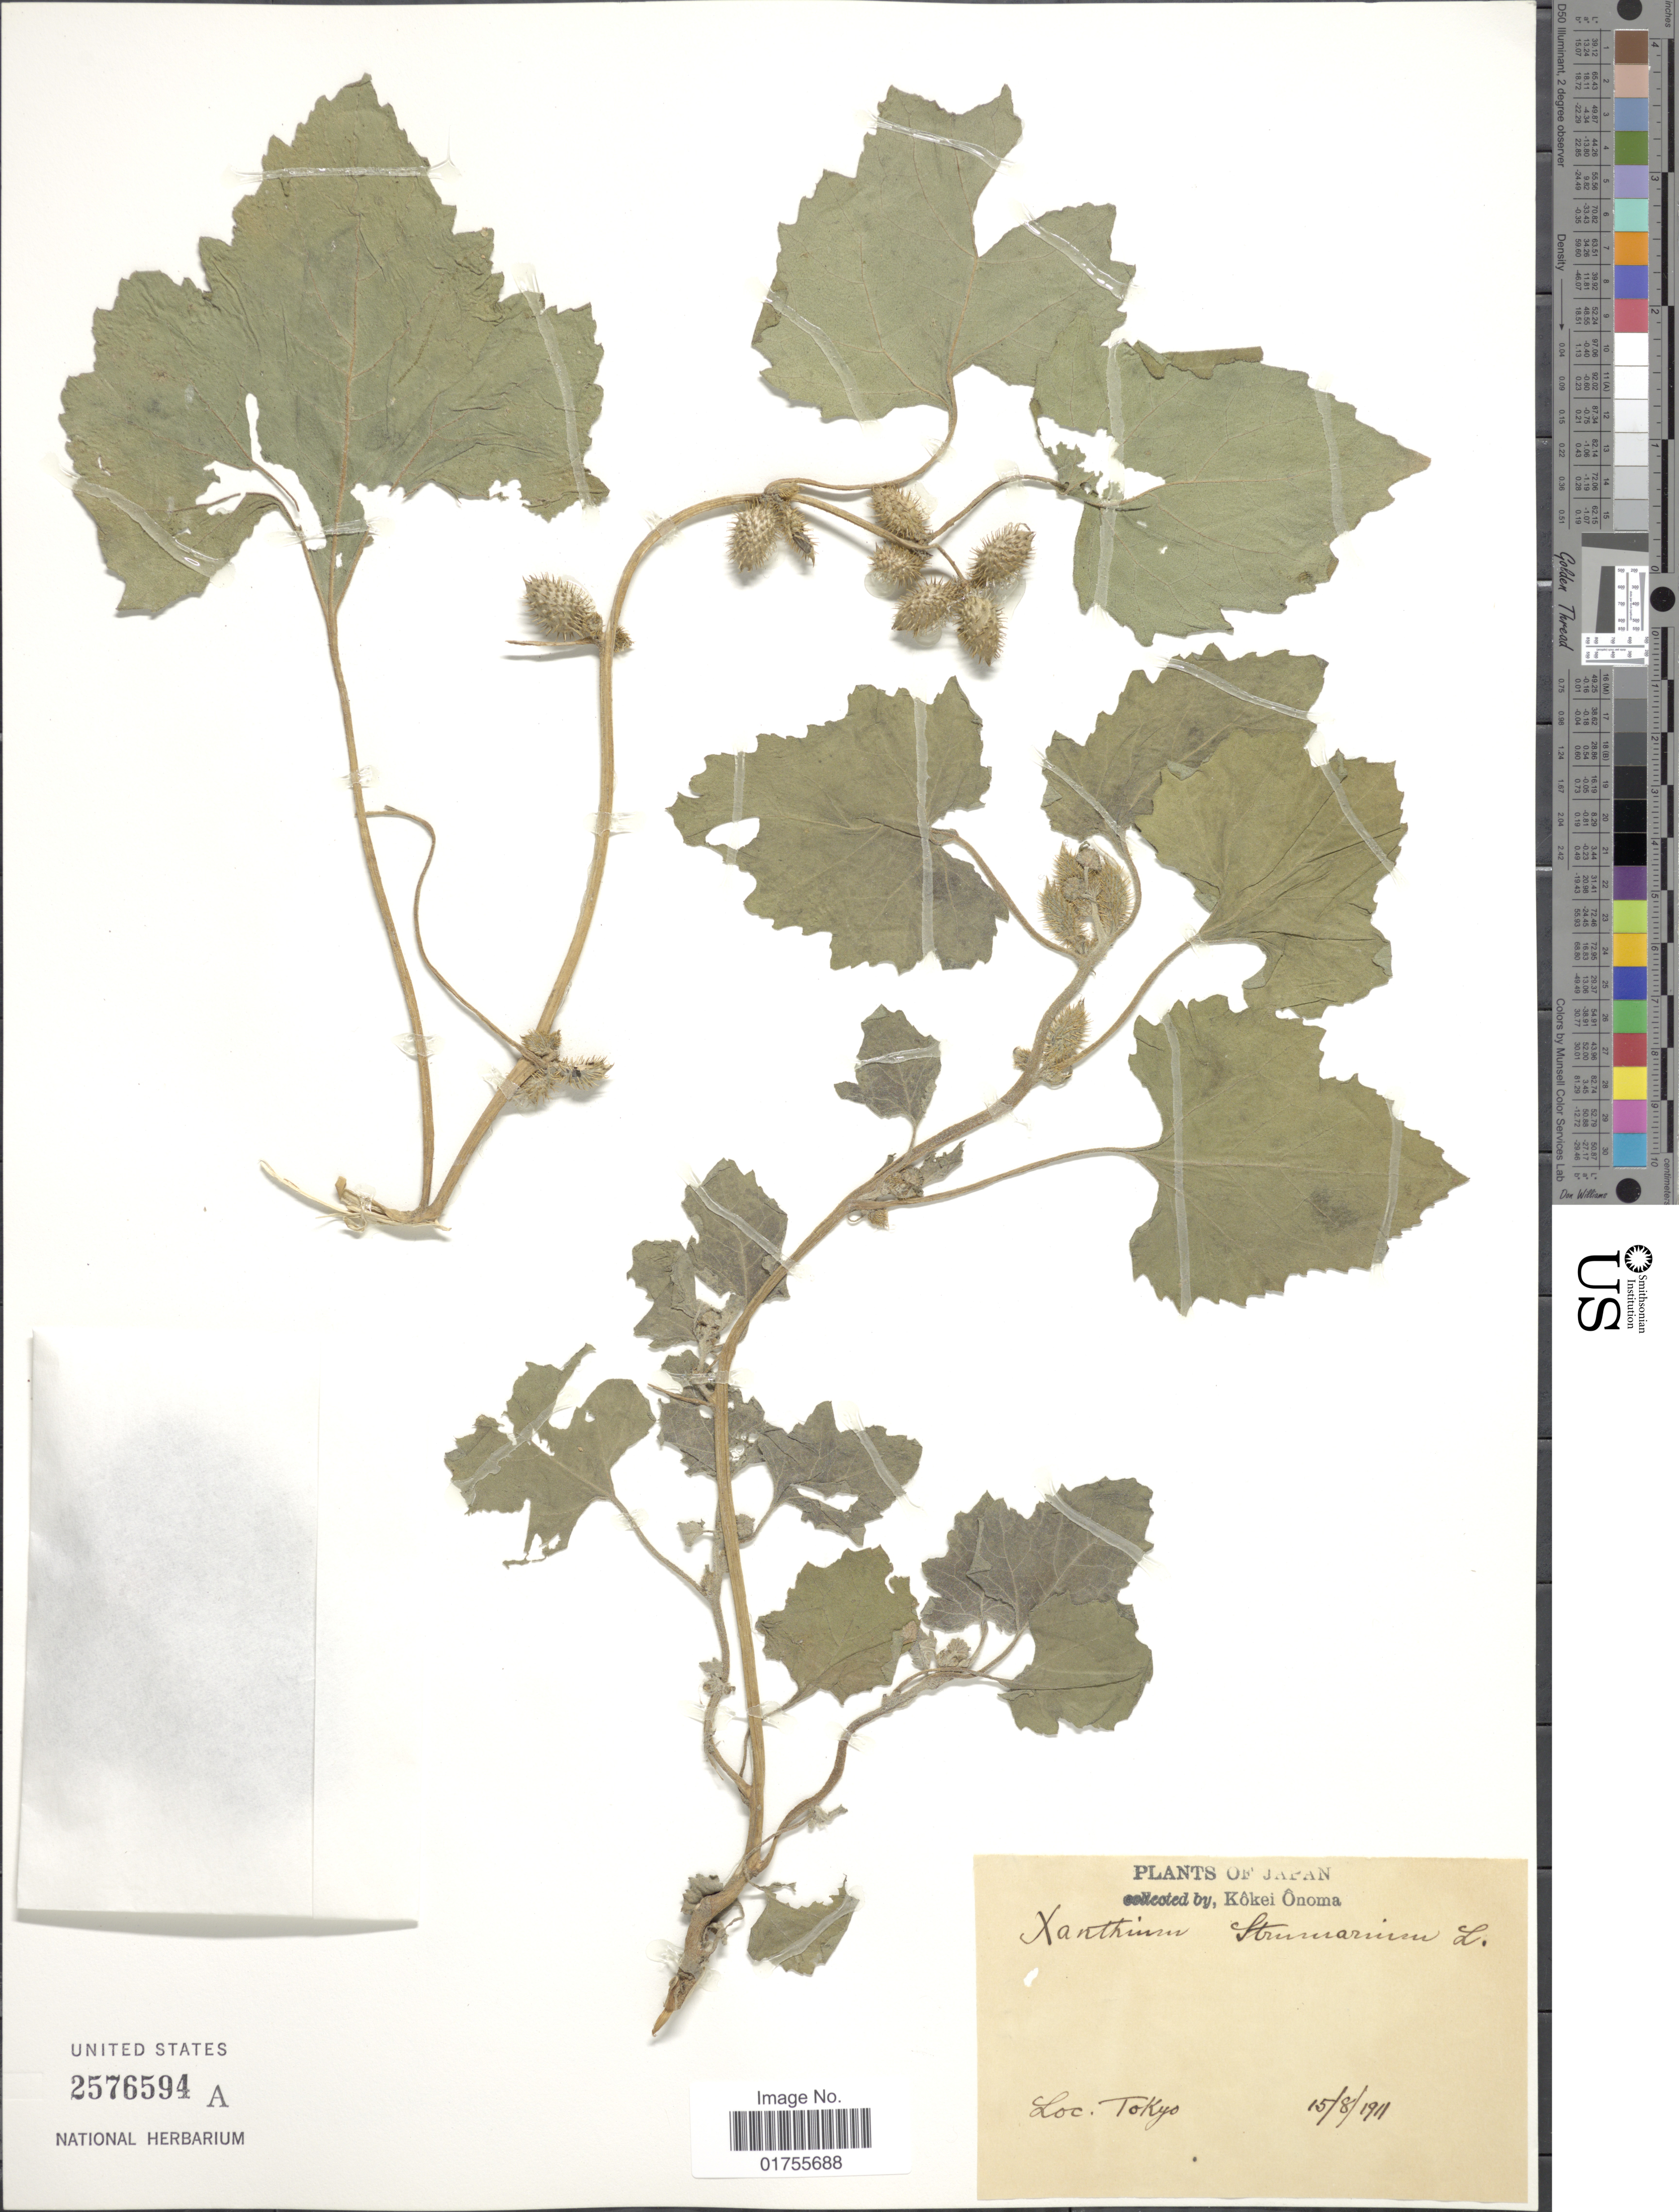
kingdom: Plantae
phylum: Tracheophyta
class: Magnoliopsida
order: Asterales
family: Asteraceae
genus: Xanthium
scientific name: Xanthium strumarium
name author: L.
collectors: K. Onoma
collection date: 1911-08-15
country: Japan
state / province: Tokyo, Federal City of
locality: Tokyo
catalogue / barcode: US 2576594A